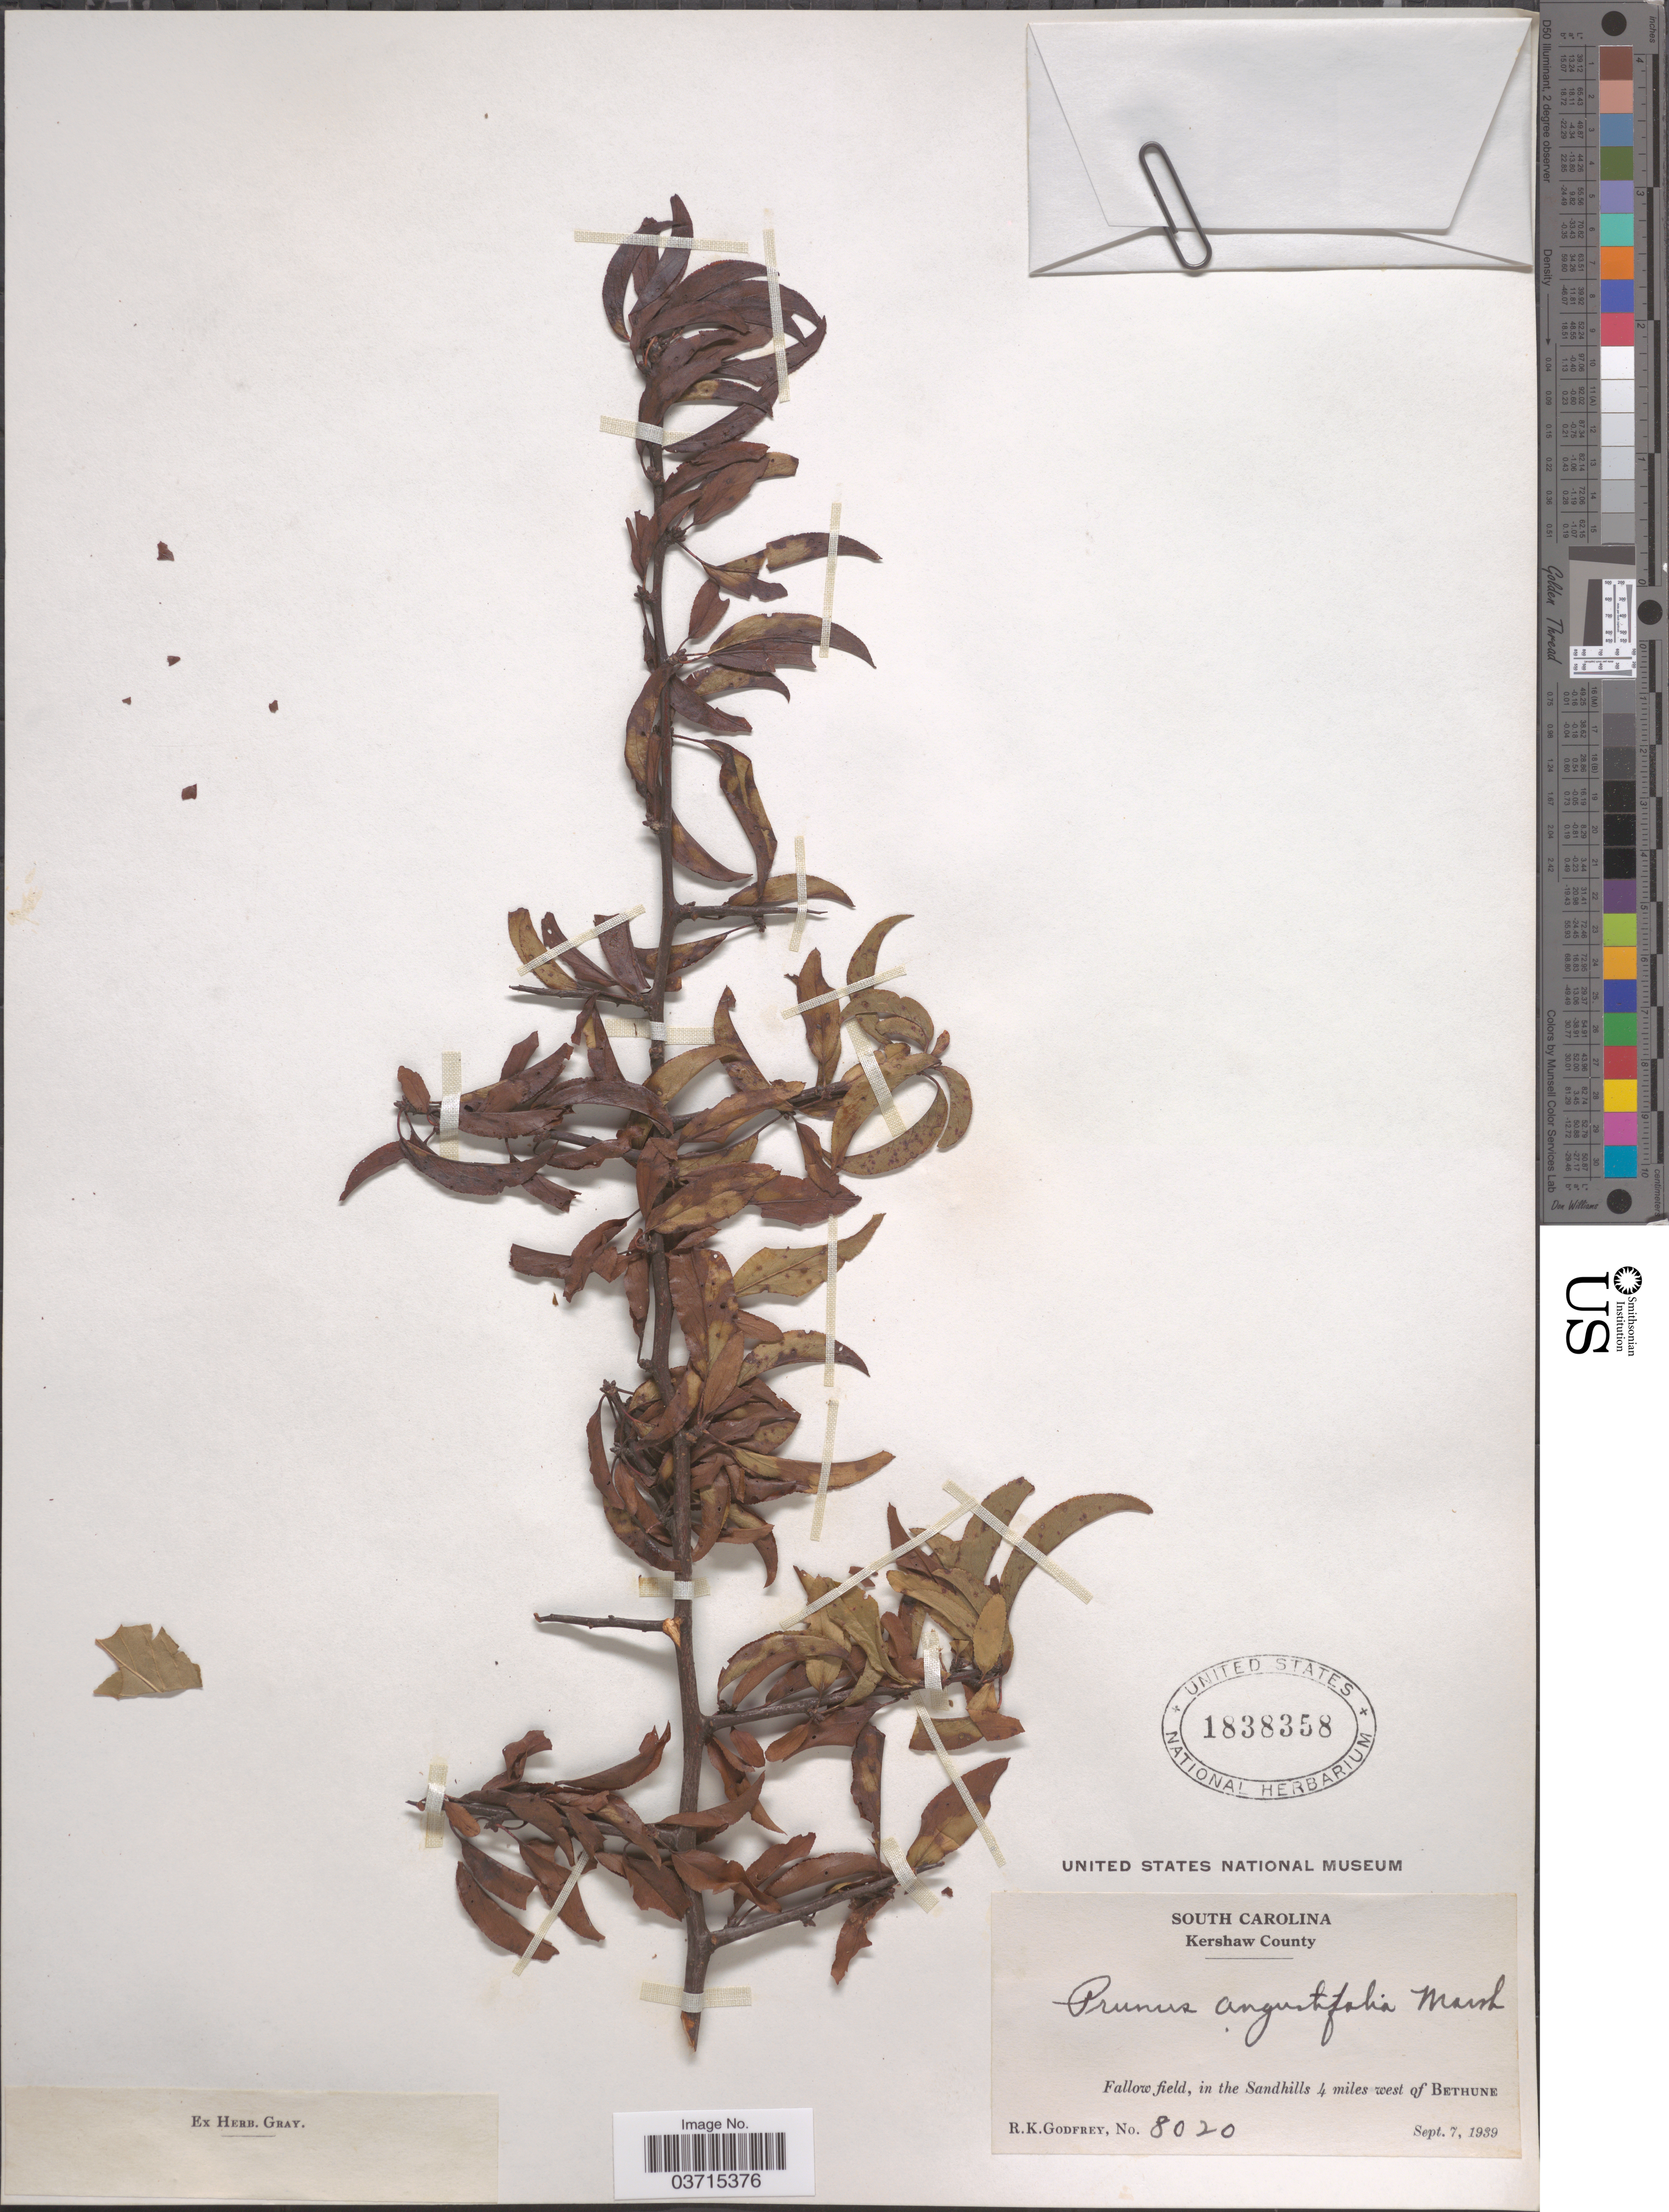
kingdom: Plantae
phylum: Tracheophyta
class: Magnoliopsida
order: Rosales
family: Rosaceae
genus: Prunus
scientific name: Prunus angustifolia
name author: Marshall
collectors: R. K. Godfrey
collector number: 8020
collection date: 1939-09-07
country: United States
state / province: South Carolina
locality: Kershaw County. Fallow field, in the Sandhills 4 miles west of Bethune.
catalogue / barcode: US 1838358